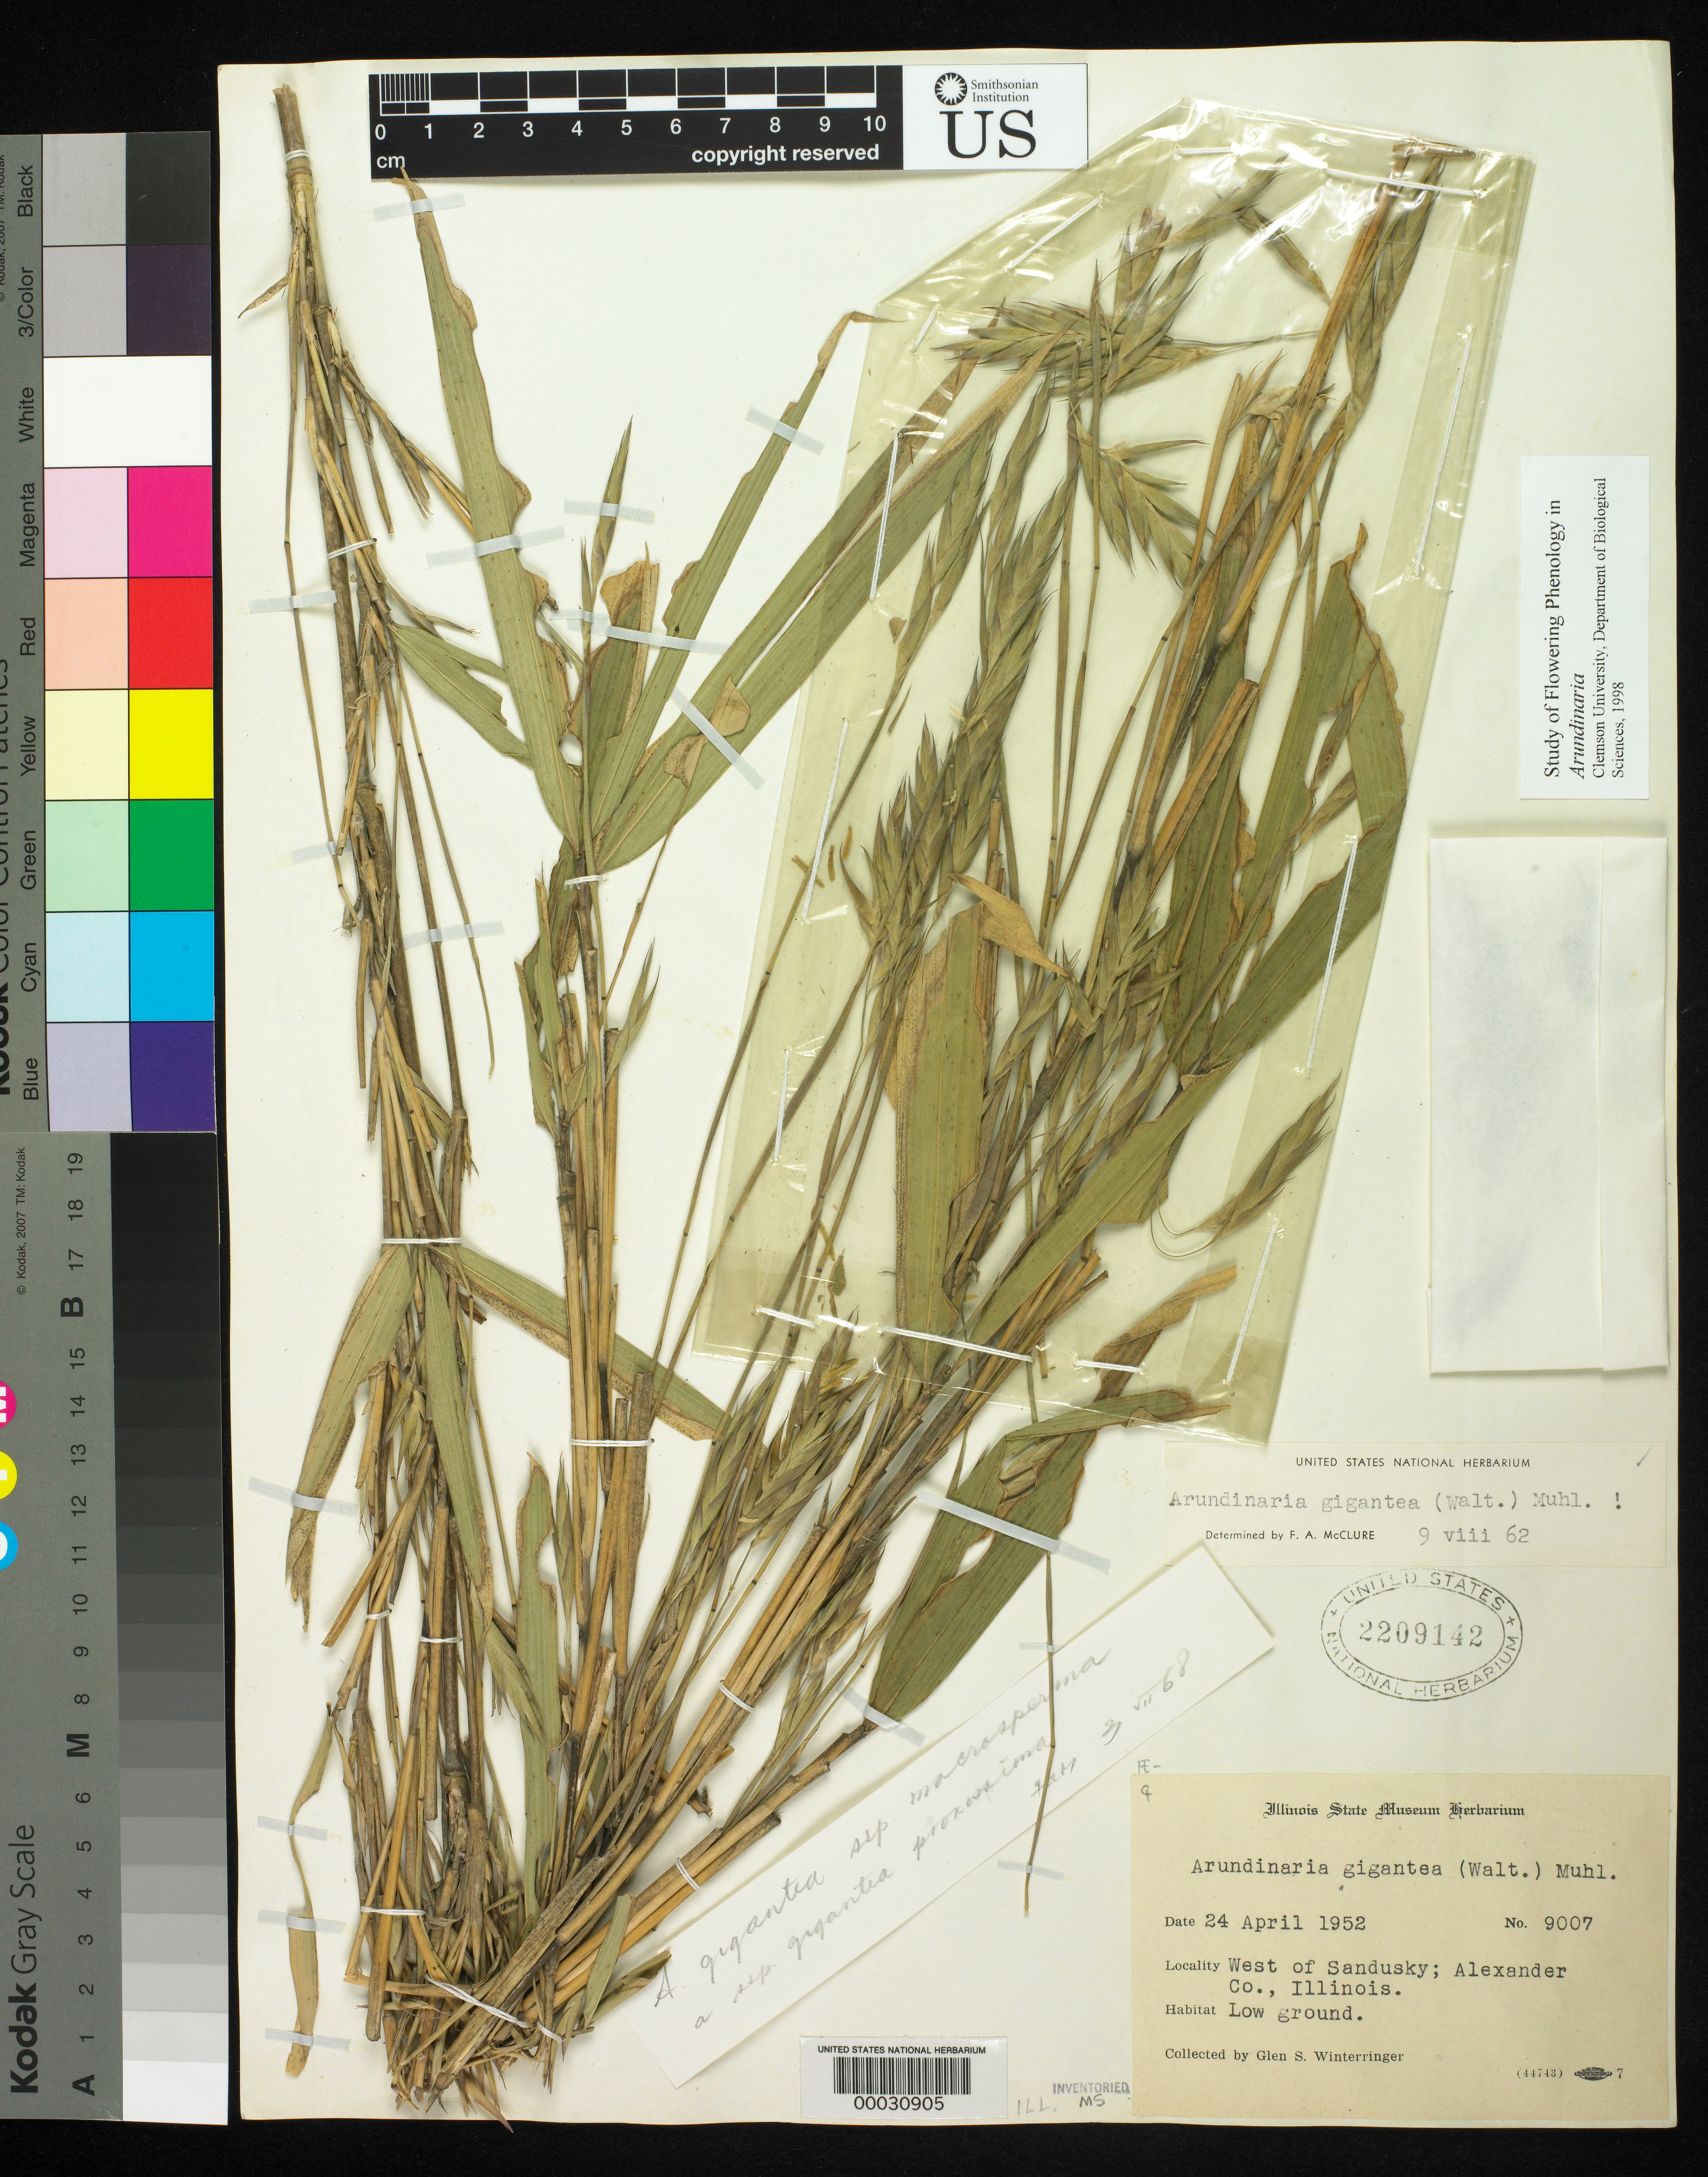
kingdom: Plantae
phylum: Tracheophyta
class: Liliopsida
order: Poales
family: Poaceae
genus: Arundinaria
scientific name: Arundinaria gigantea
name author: (Walter) Muhl.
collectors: G. Winterringer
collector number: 9007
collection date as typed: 24 Apr 1952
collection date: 1952-04-24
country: United States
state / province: Illinois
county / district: Alexander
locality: Sanusky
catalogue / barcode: US 2209142